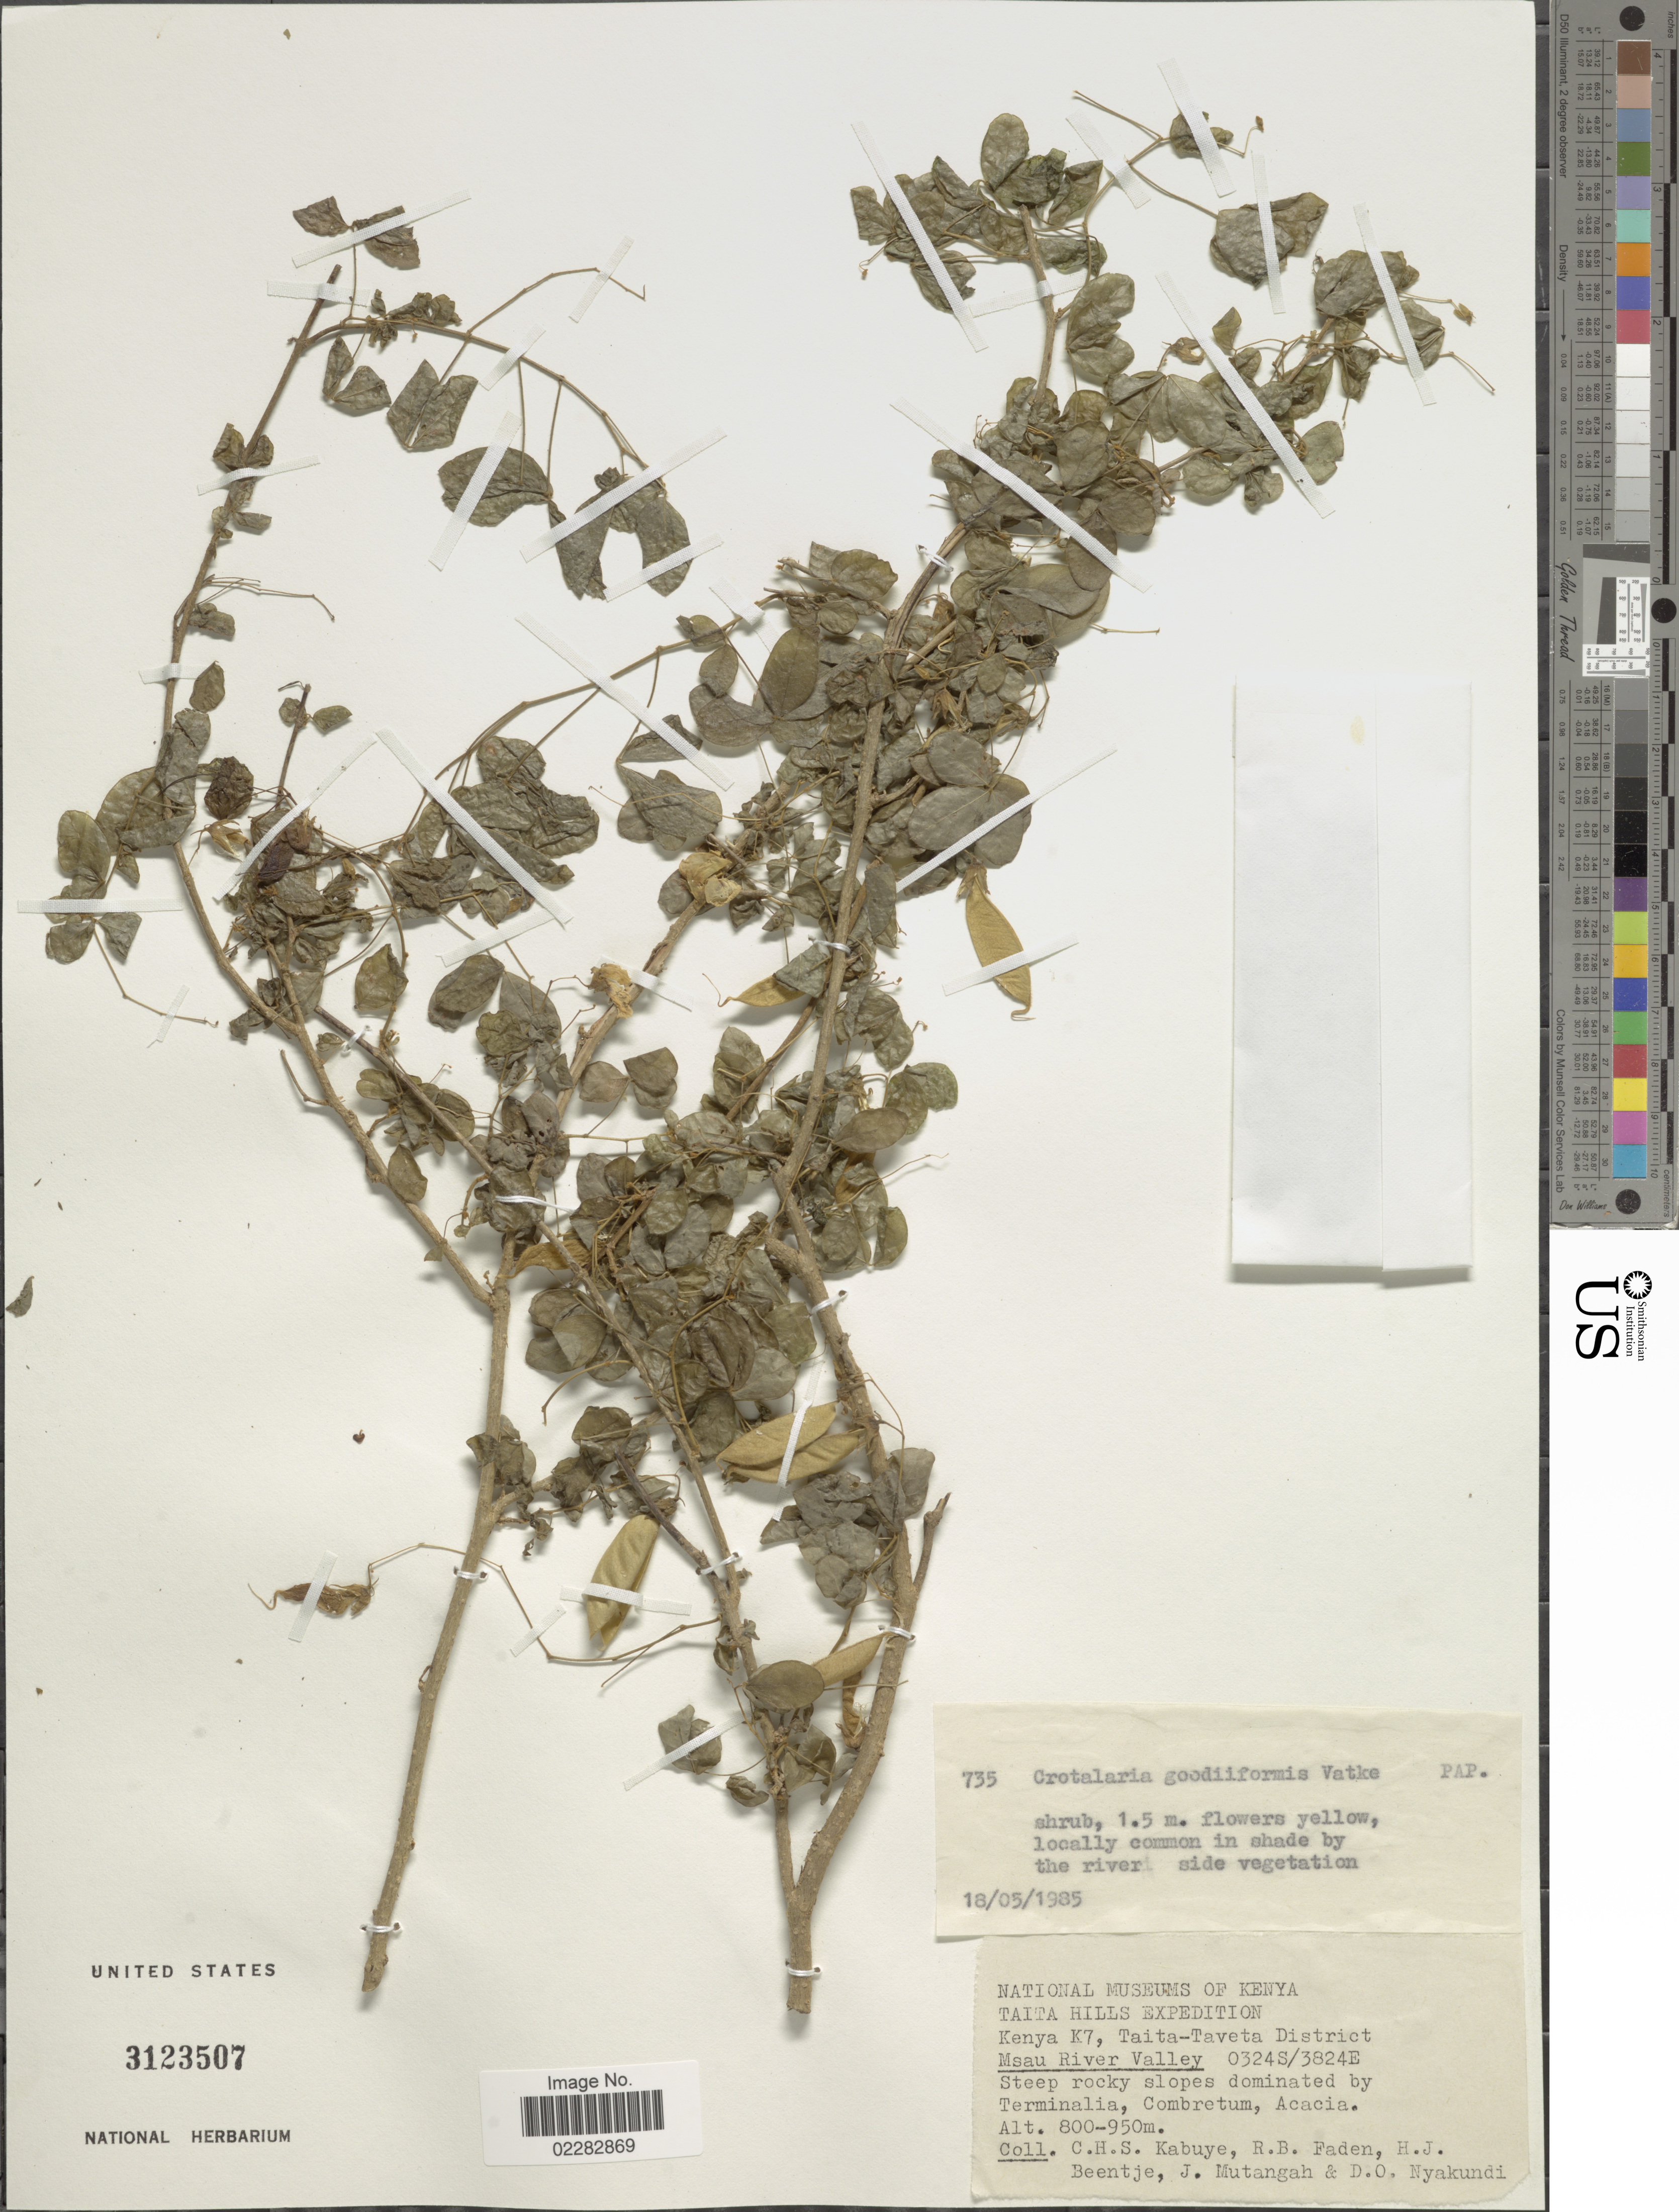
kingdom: Plantae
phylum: Tracheophyta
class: Magnoliopsida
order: Fabales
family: Fabaceae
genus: Crotalaria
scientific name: Crotalaria goodiiformis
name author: Vatke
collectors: C. Kabuye, R. B. Faden, H. J. Beentje, J. Mutangah & D. Nyakundi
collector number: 735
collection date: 1985-05-18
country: Kenya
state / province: Taita Taveta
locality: Taita Hills, Kenya K7, Msau River Valley, steep rocky slopes.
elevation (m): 800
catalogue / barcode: US 3123507